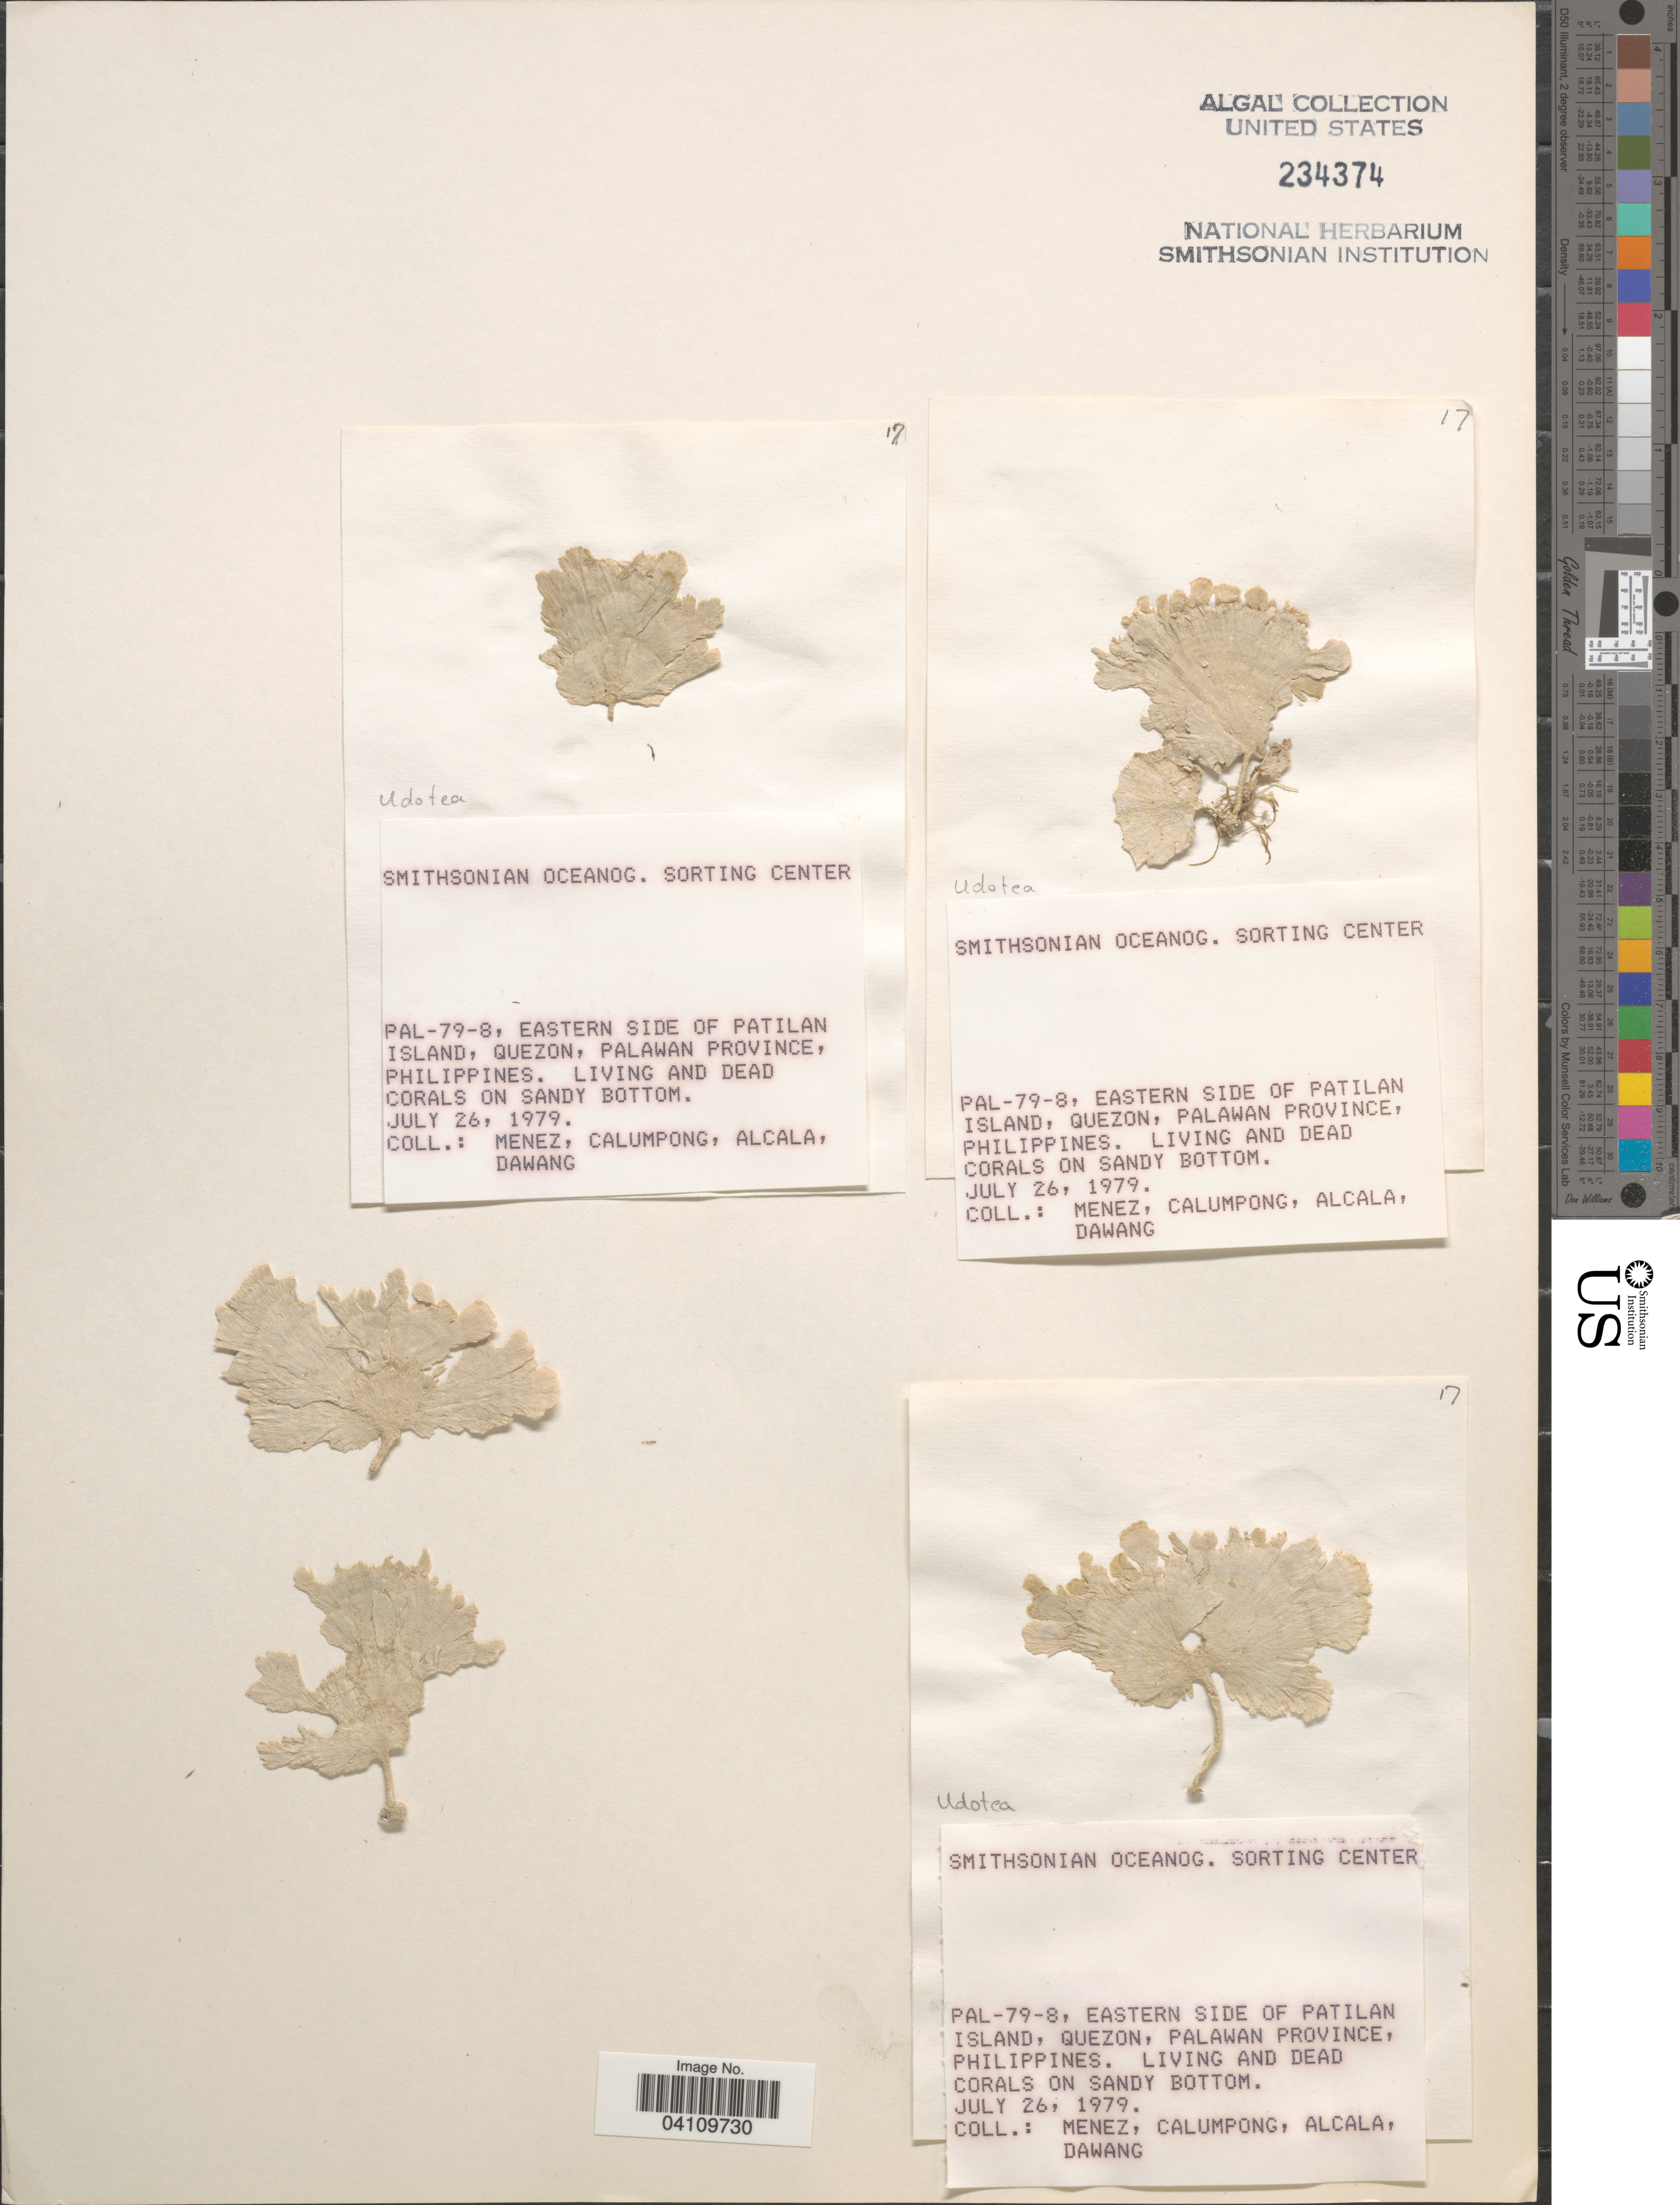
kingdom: Plantae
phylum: Chlorophyta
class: Ulvophyceae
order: Bryopsidales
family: Udoteaceae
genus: Udotea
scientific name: Udotea sp.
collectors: Menez, Calumpong, Alcala & Dawang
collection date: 1979-07-26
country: Philippines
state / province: Mimaropa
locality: PAL-79-8, Eastern side of Patilan Island, Quezon, Palawan Province.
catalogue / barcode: US 234374